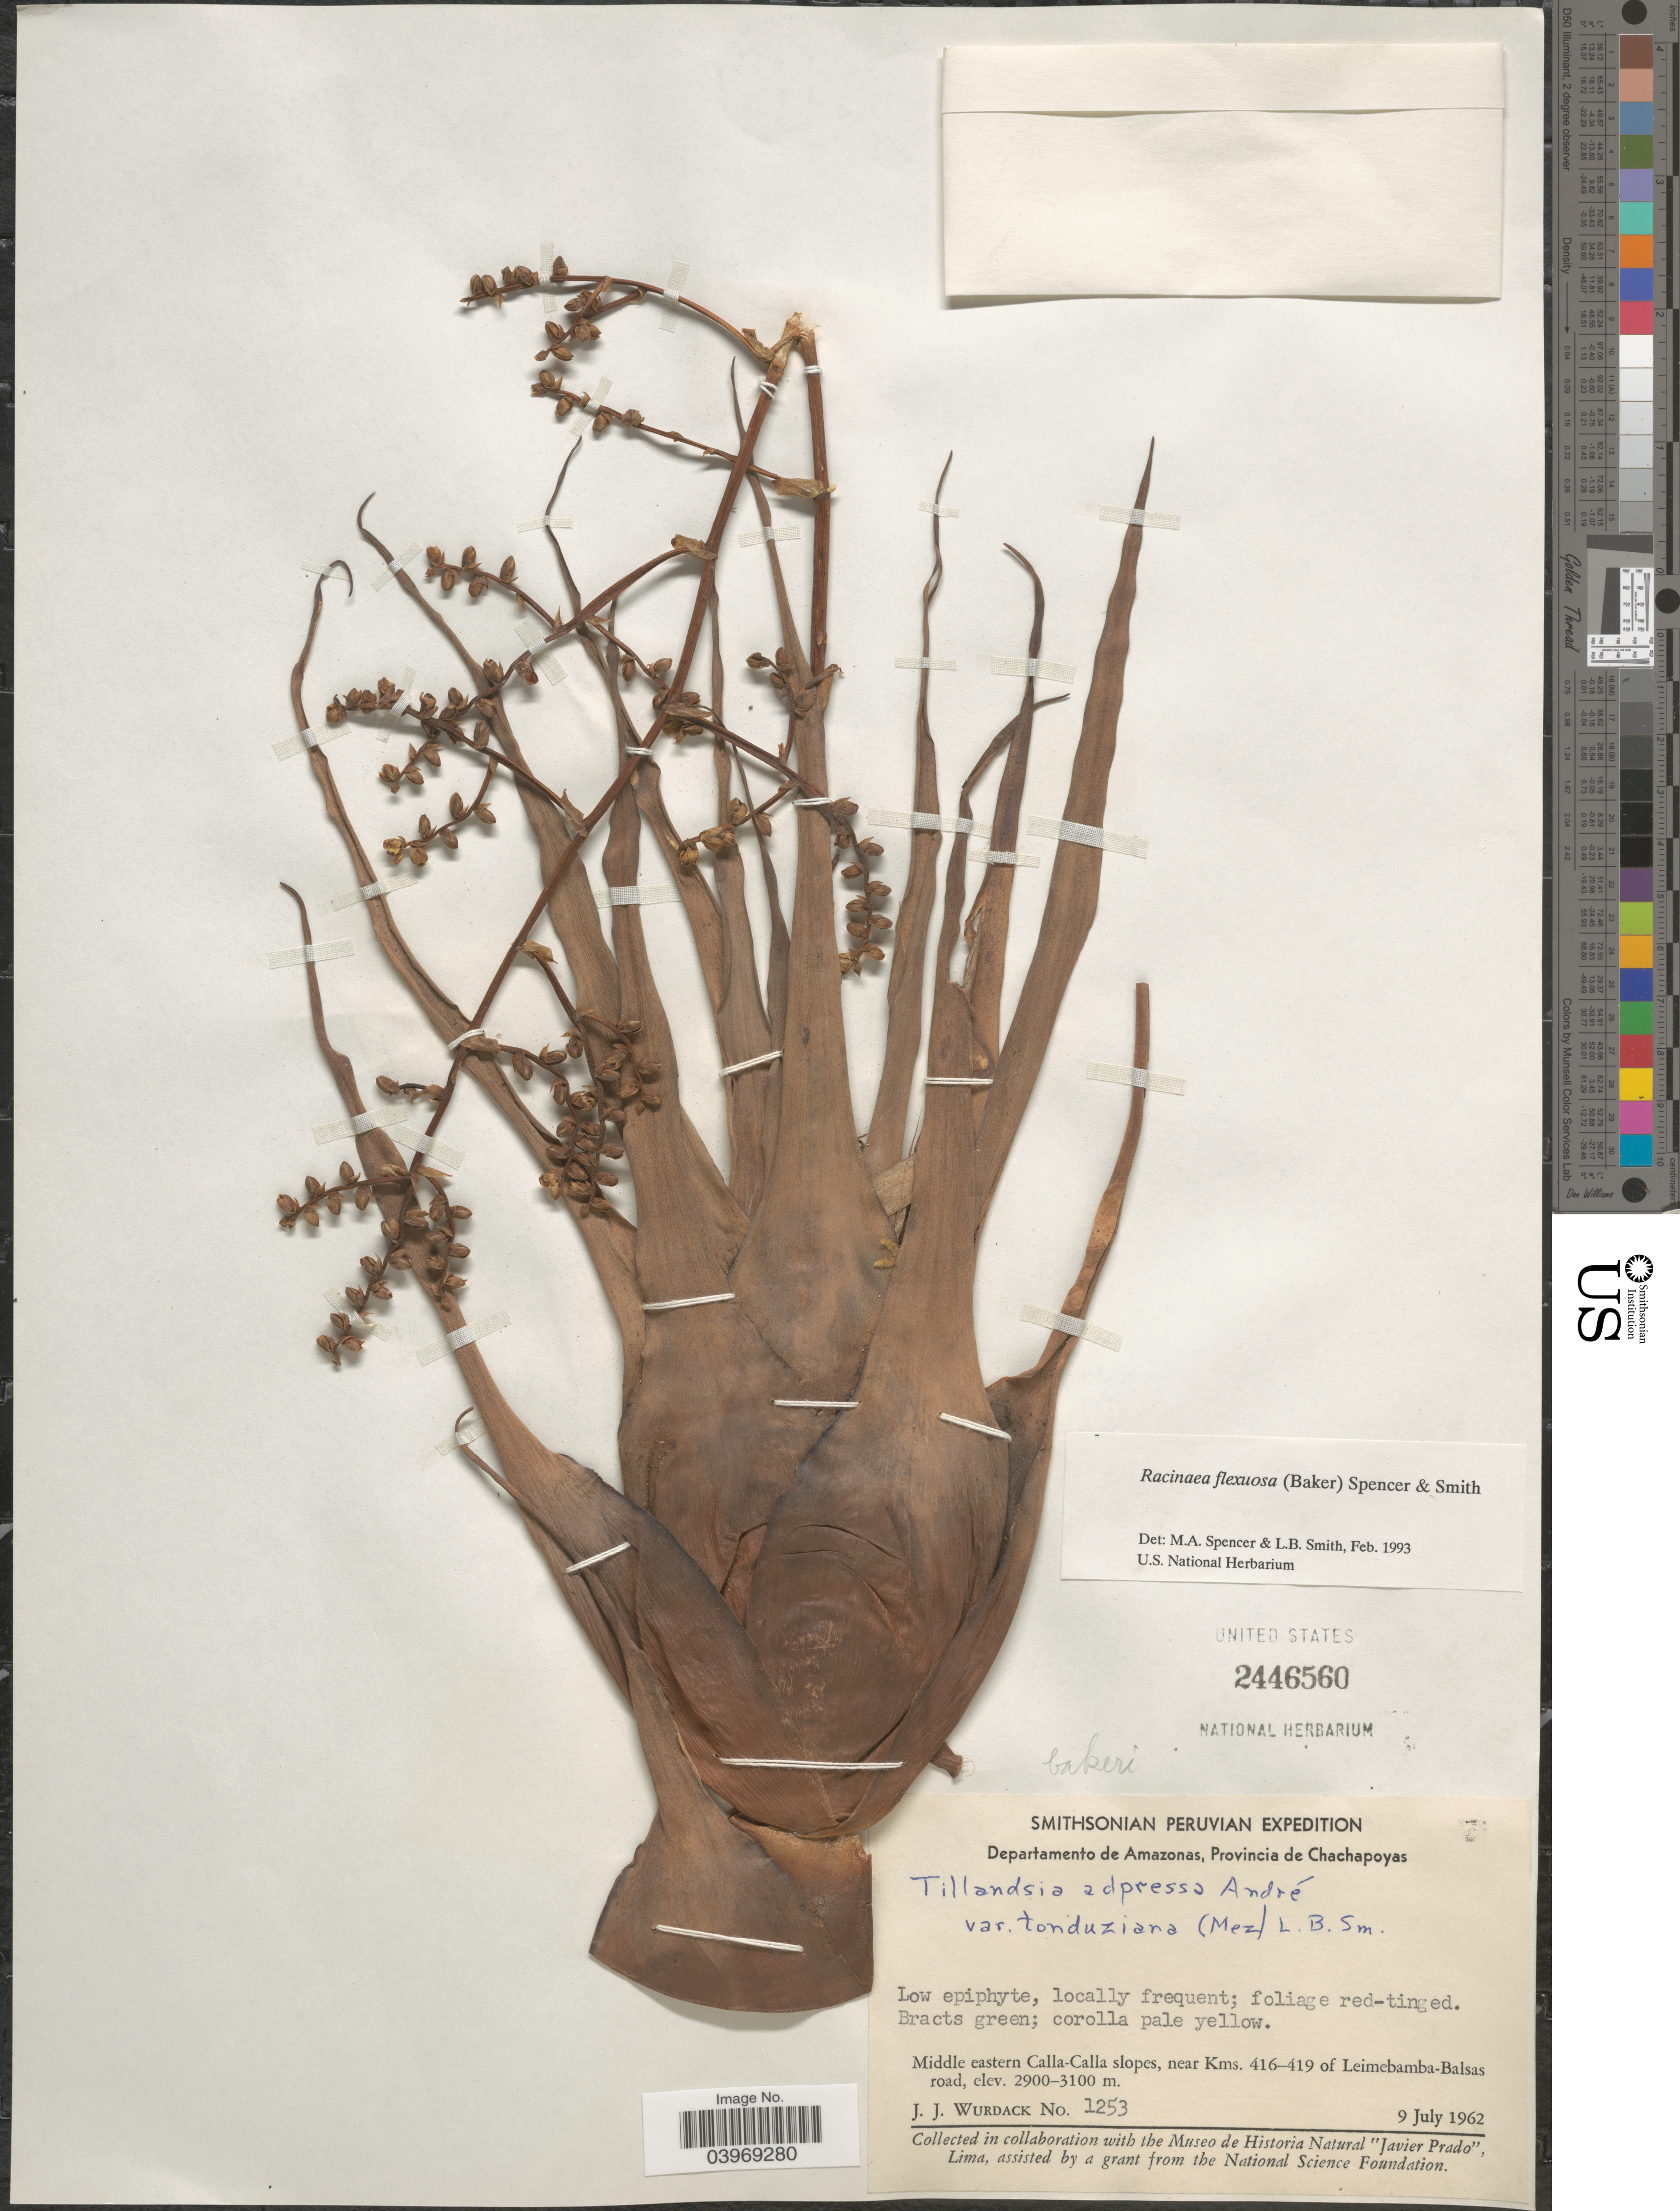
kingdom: Plantae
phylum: Tracheophyta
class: Liliopsida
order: Poales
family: Bromeliaceae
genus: Racinaea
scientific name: Racinaea flexuosa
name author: (Baker) M.A. Spencer & L.B. Sm.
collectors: J. J. Wurdack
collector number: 1253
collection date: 1962-07-09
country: Peru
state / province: Amazonas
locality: Departamento de Amazonas, Provincia de Chachapoyas. Middle eastern Calla-Calla slopes, near Kms. 416-419 of Leimebamba-Balsas road.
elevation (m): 2900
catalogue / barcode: US 2446560